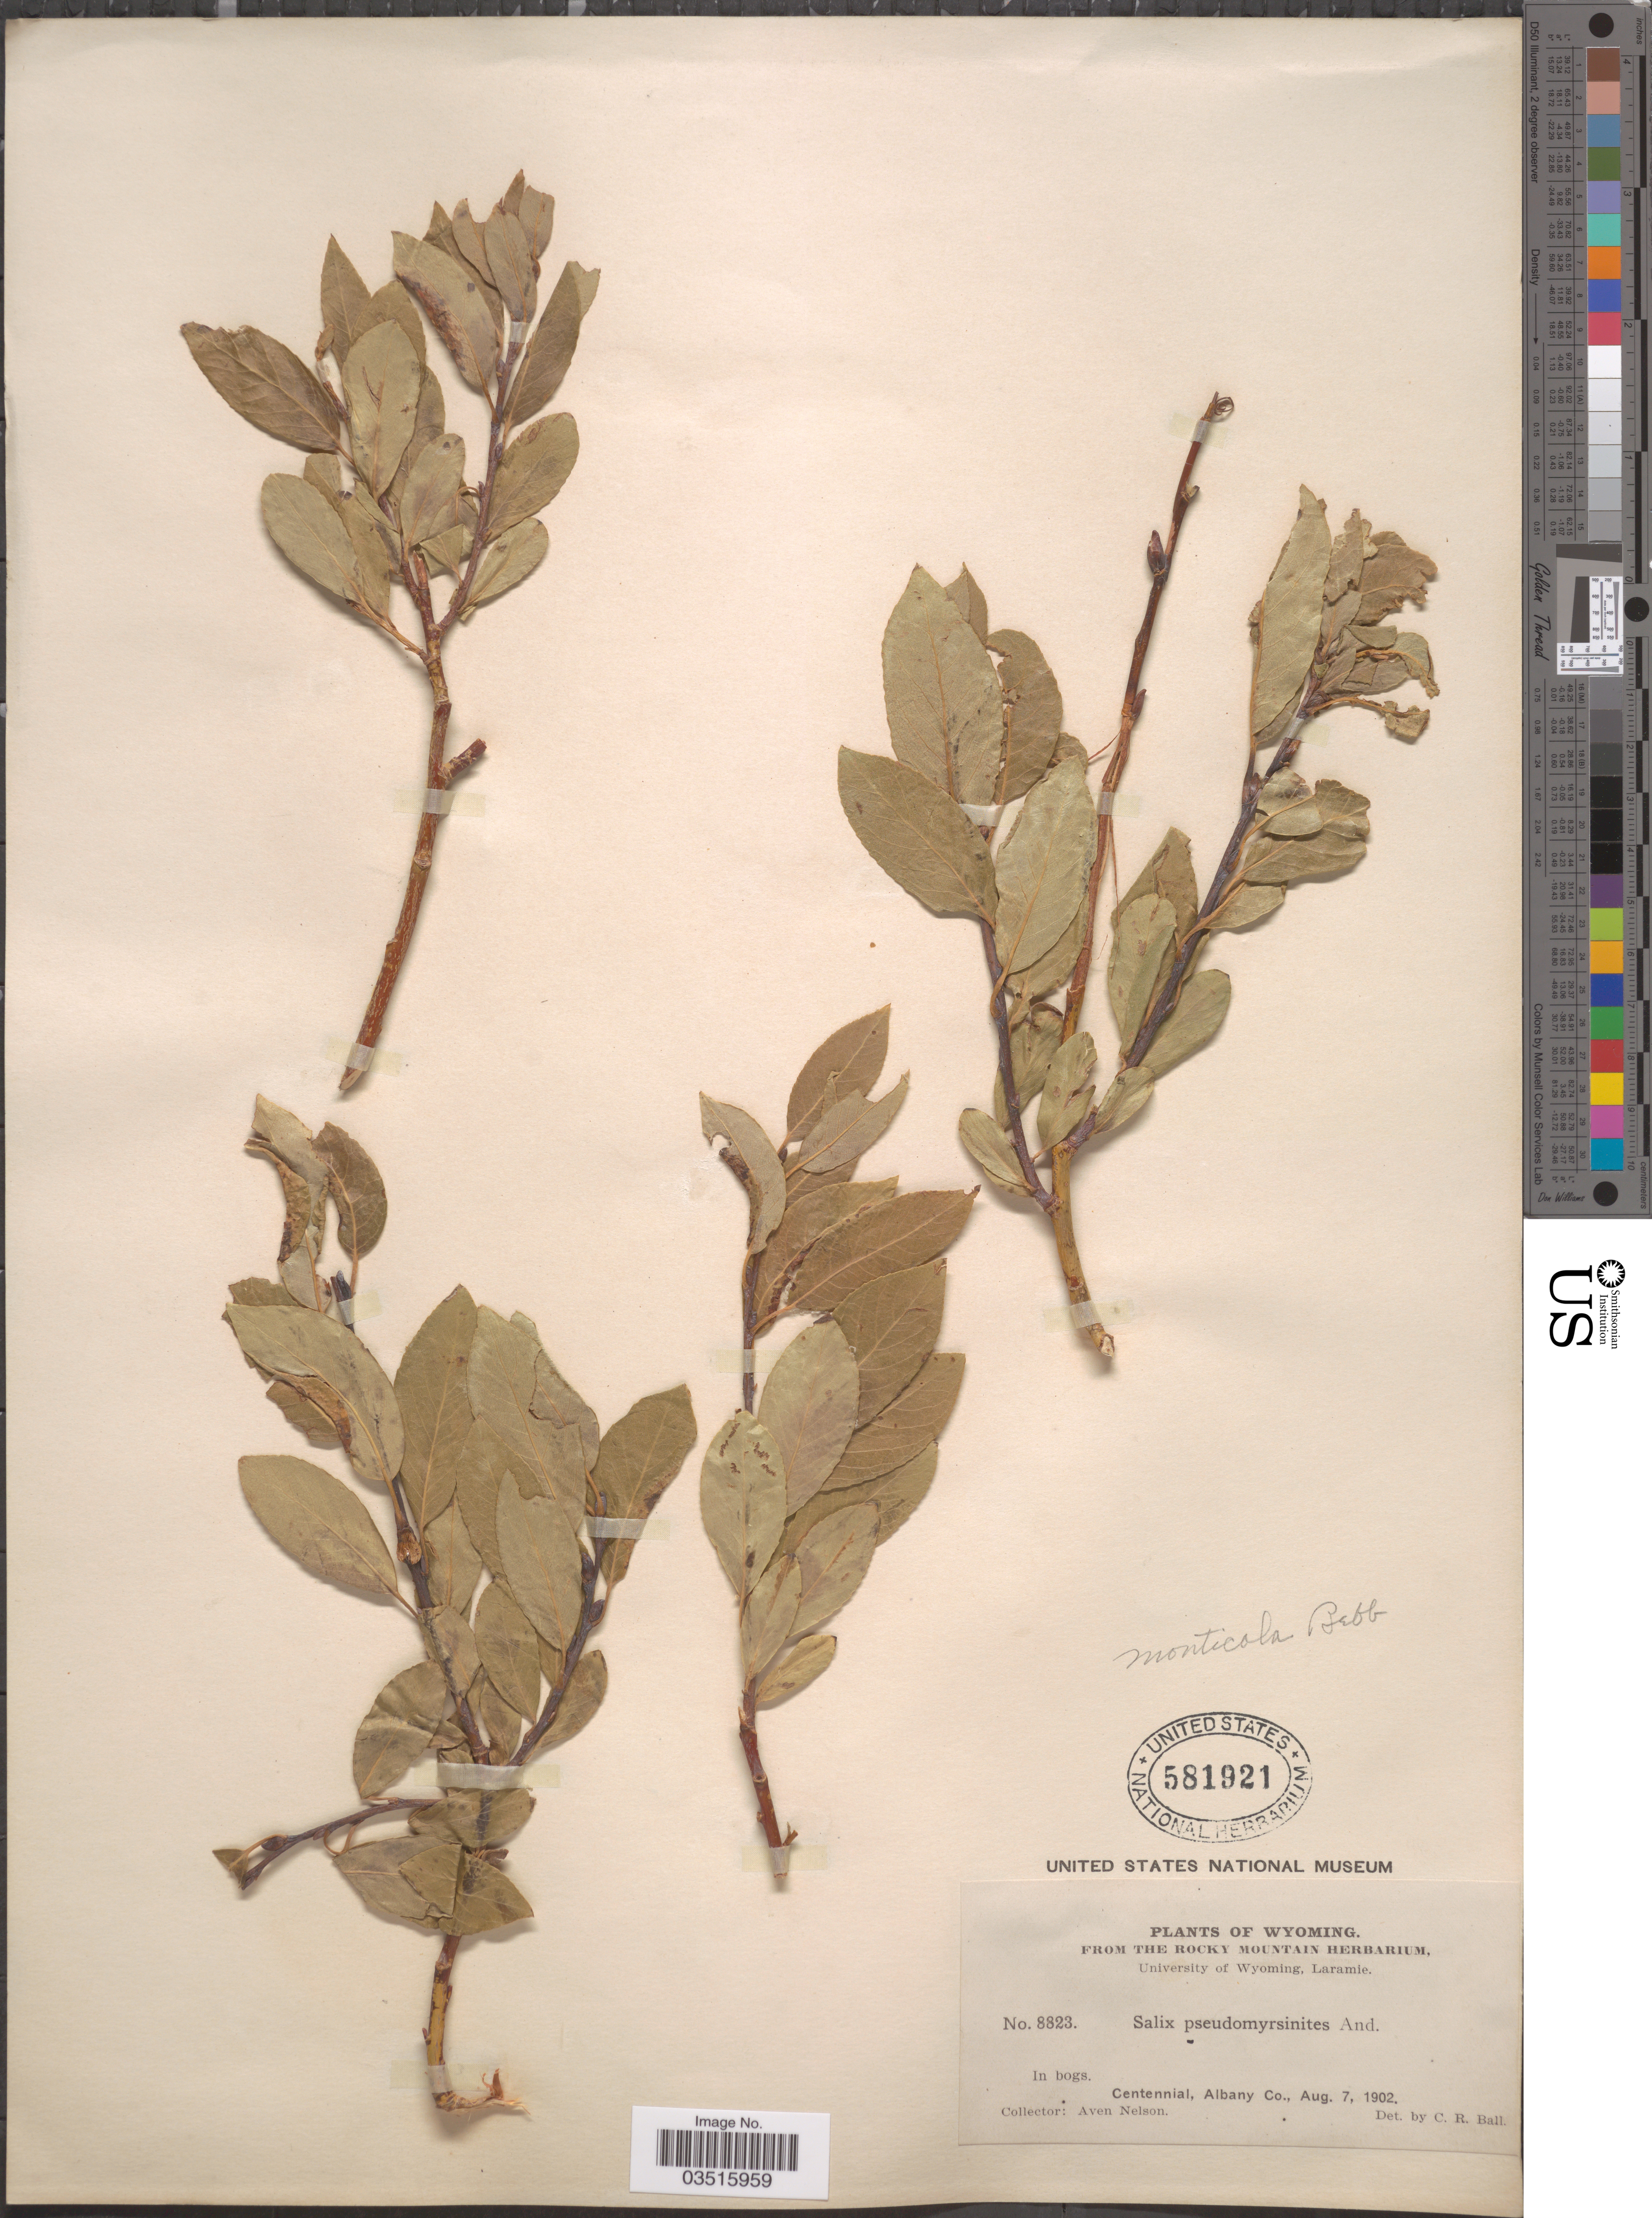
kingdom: Plantae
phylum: Tracheophyta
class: Magnoliopsida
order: Malpighiales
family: Salicaceae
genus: Salix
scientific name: Salix monticola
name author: Bebb.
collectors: A. Nelson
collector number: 8823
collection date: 1902-08-07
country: United States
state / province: Wyoming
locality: Centennial, Albany Co.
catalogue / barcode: US 581921